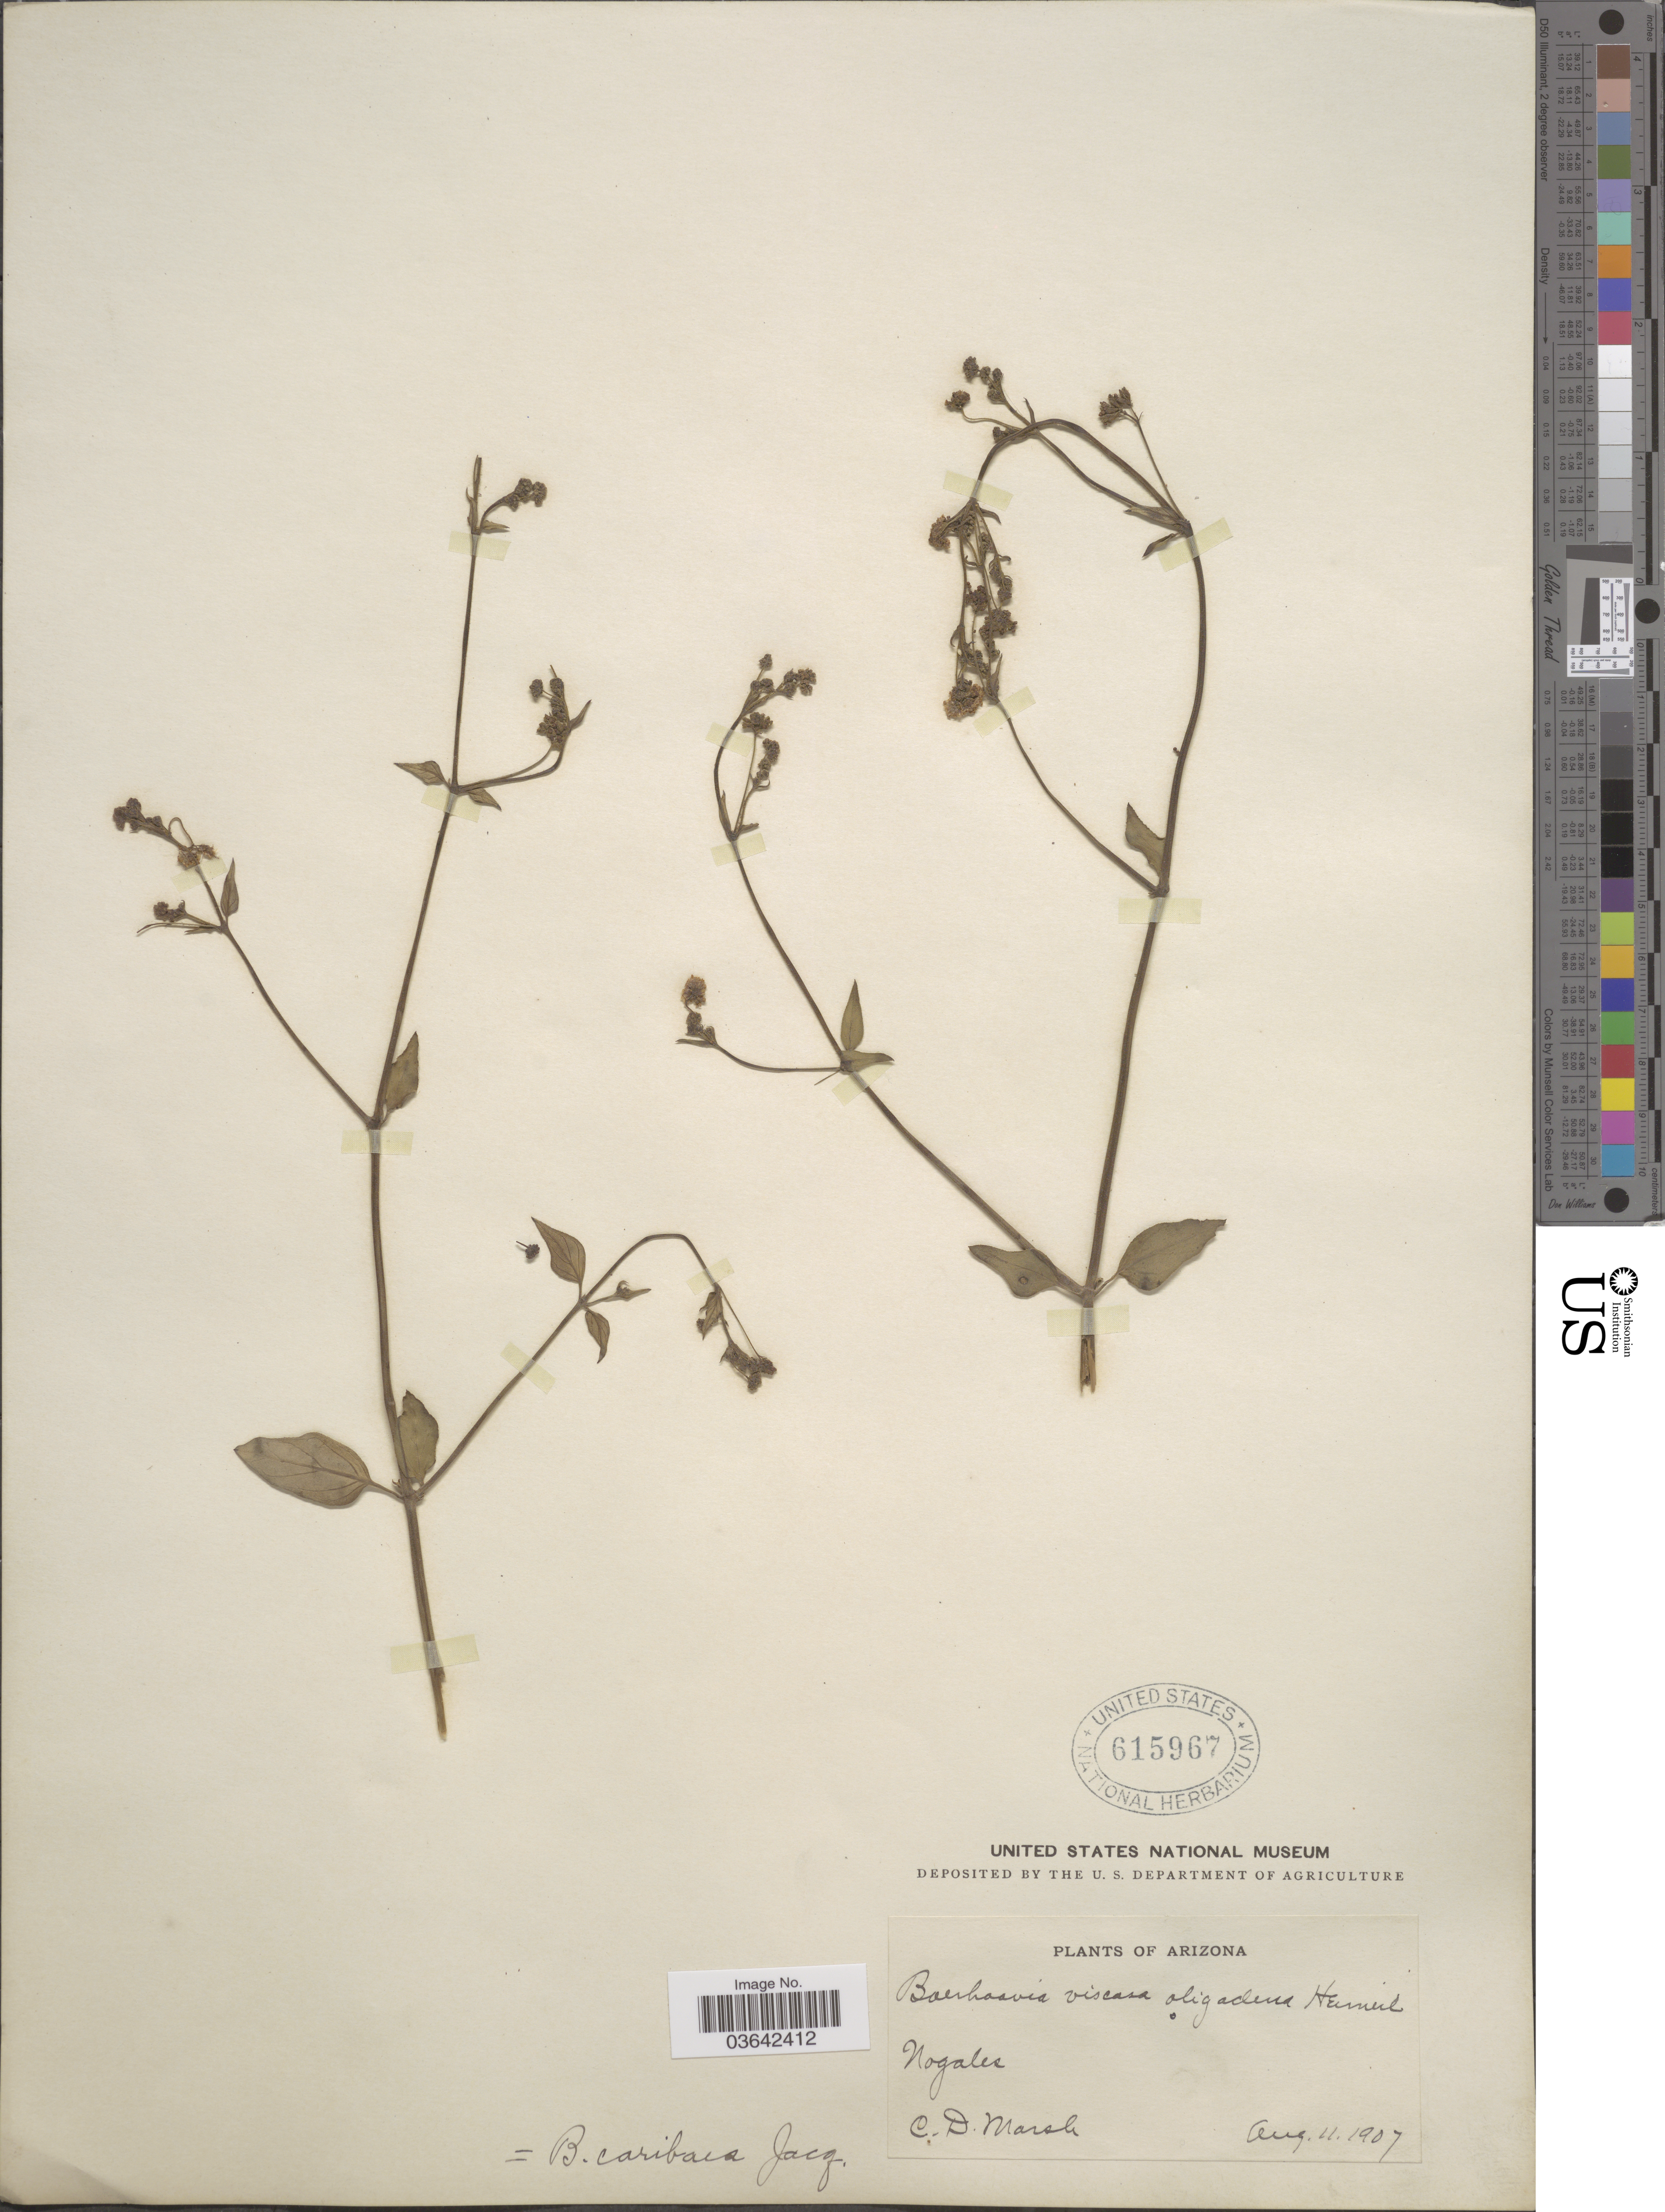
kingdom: Plantae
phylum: Tracheophyta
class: Magnoliopsida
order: Caryophyllales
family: Nyctaginaceae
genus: Boerhavia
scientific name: Boerhavia coccinea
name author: Mill.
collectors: C. D. Marsh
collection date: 1907-08-11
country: United States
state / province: Arizona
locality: Nogales.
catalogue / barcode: US 615967